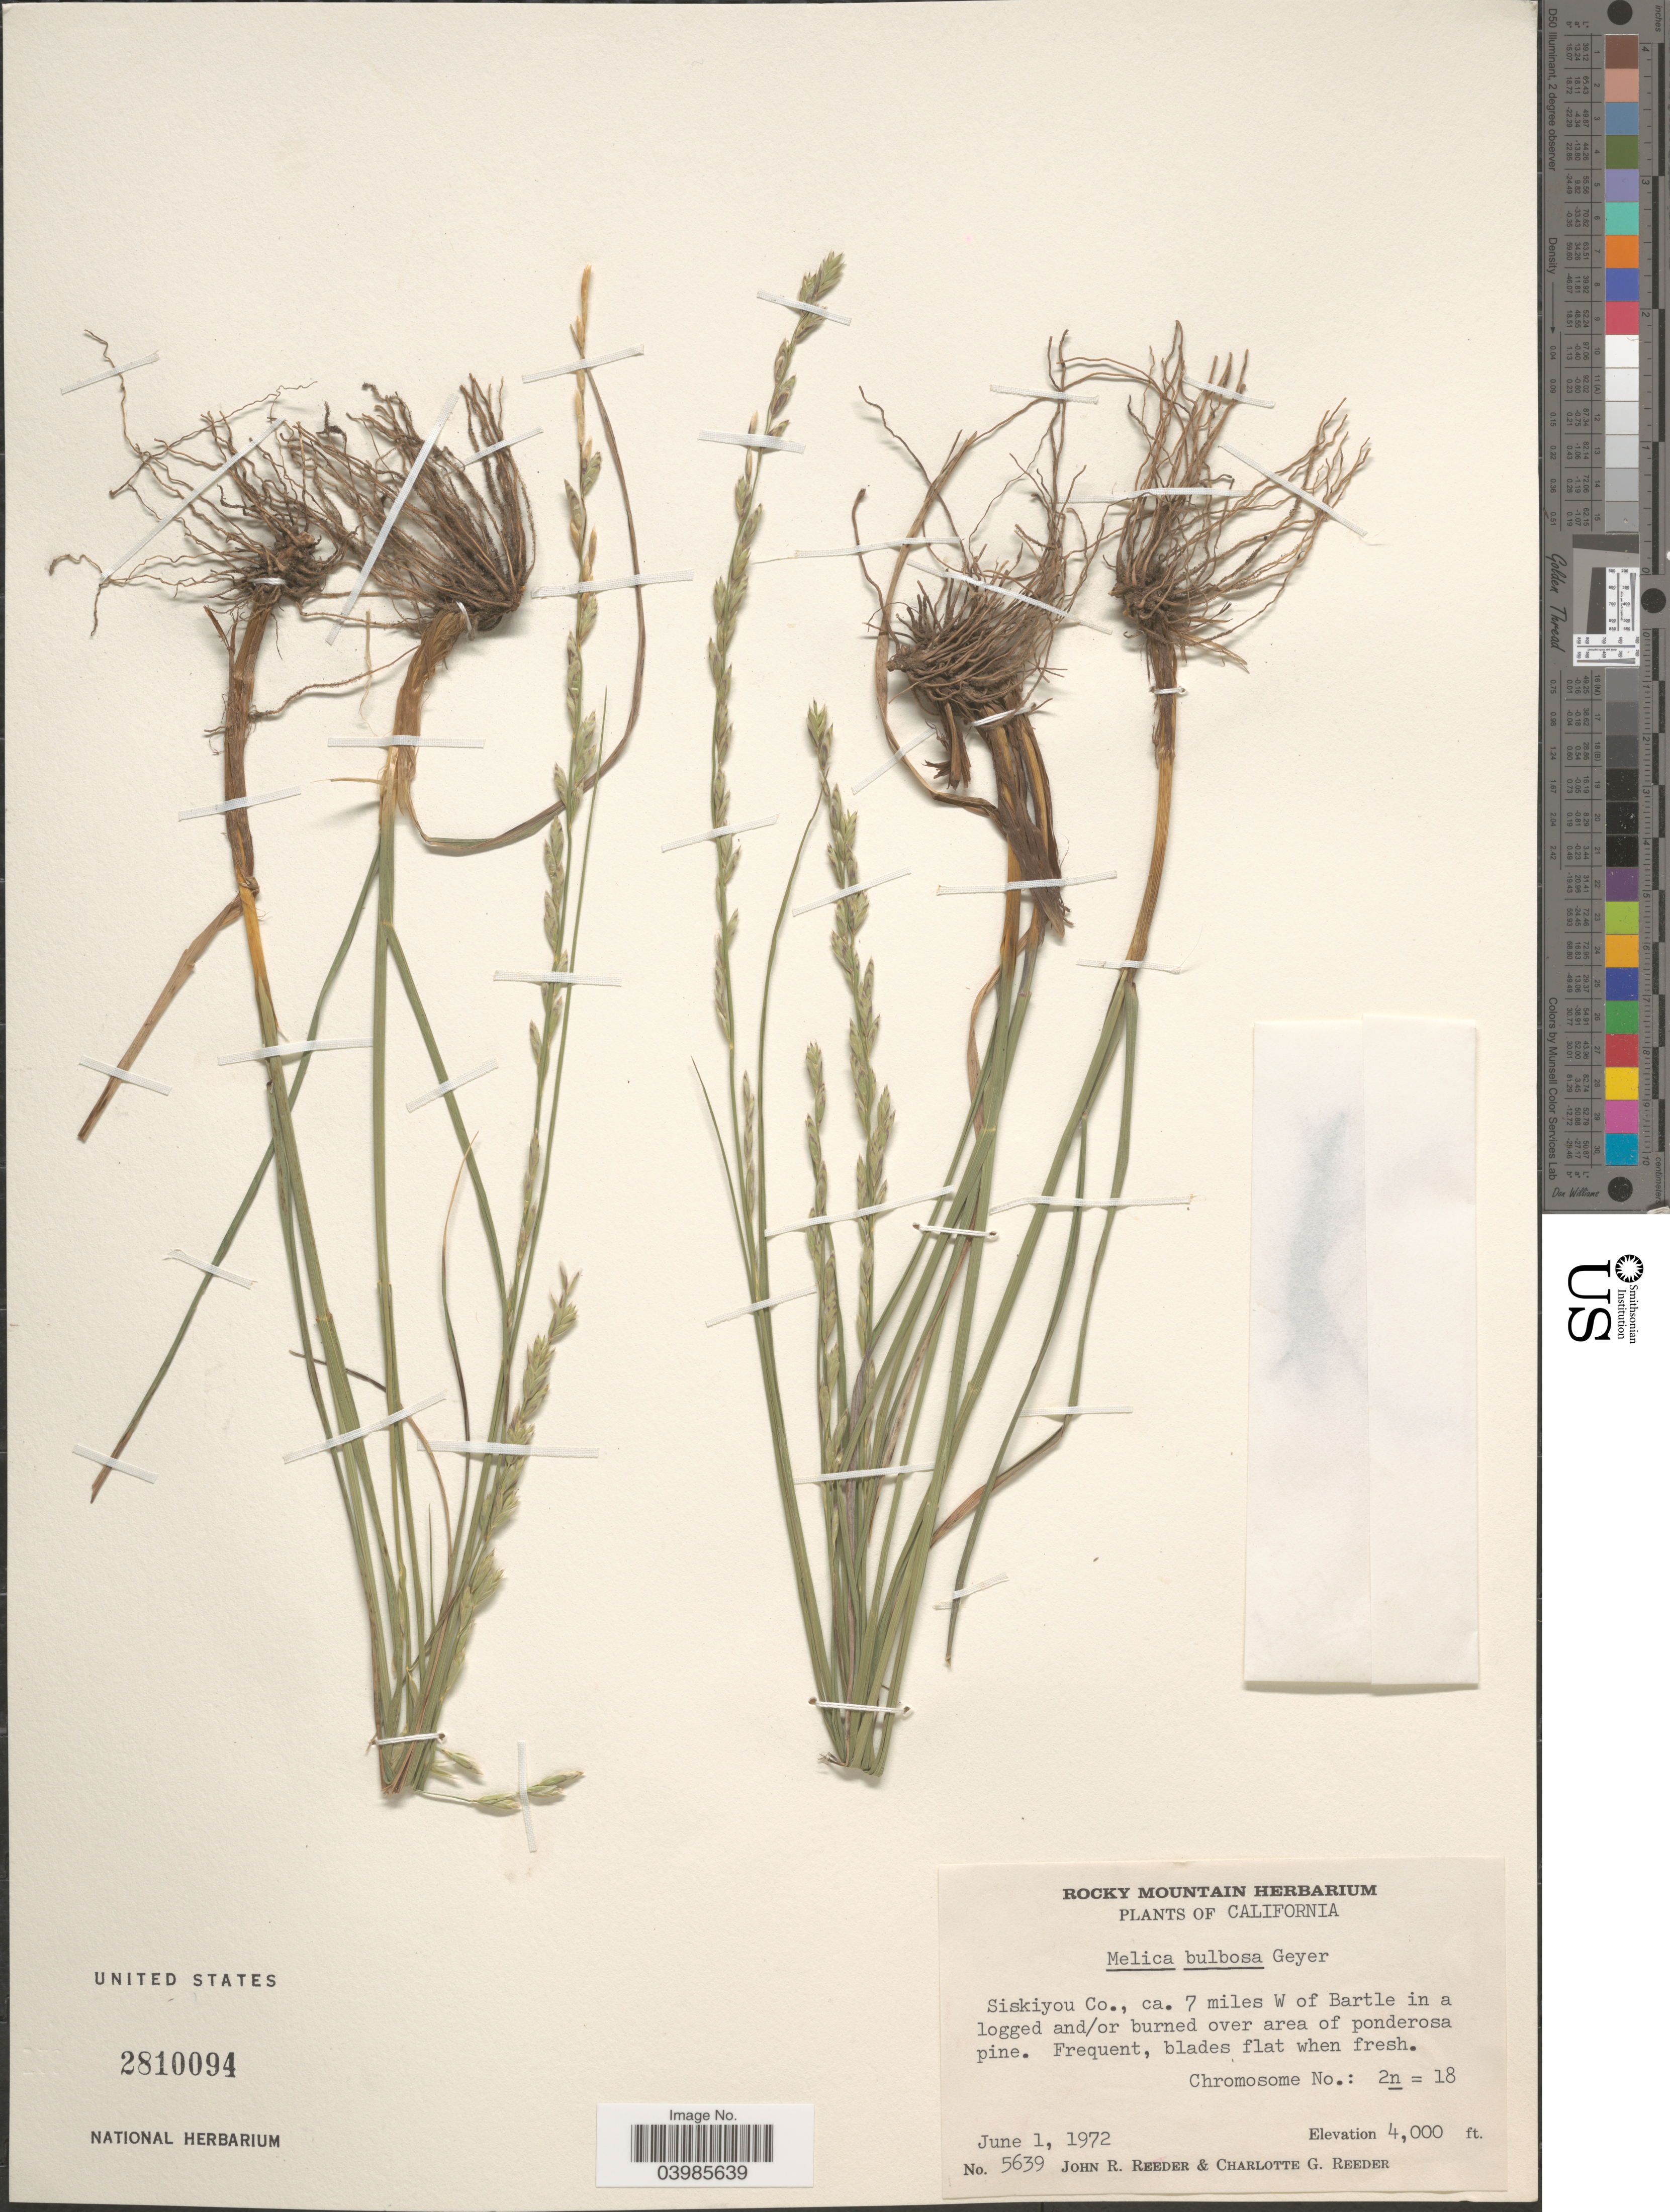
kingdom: Plantae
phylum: Tracheophyta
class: Liliopsida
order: Poales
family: Poaceae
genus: Melica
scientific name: Melica bulbosa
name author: Geyer ex Porter & J.M. Coult.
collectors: J. R. Reeder & C. G. Reeder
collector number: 5639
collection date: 1972-06-01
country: United States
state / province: California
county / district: Siskiyou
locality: Siskiyou Co., ca. 7 miles W of Bartle.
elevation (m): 1219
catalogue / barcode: US 2810094